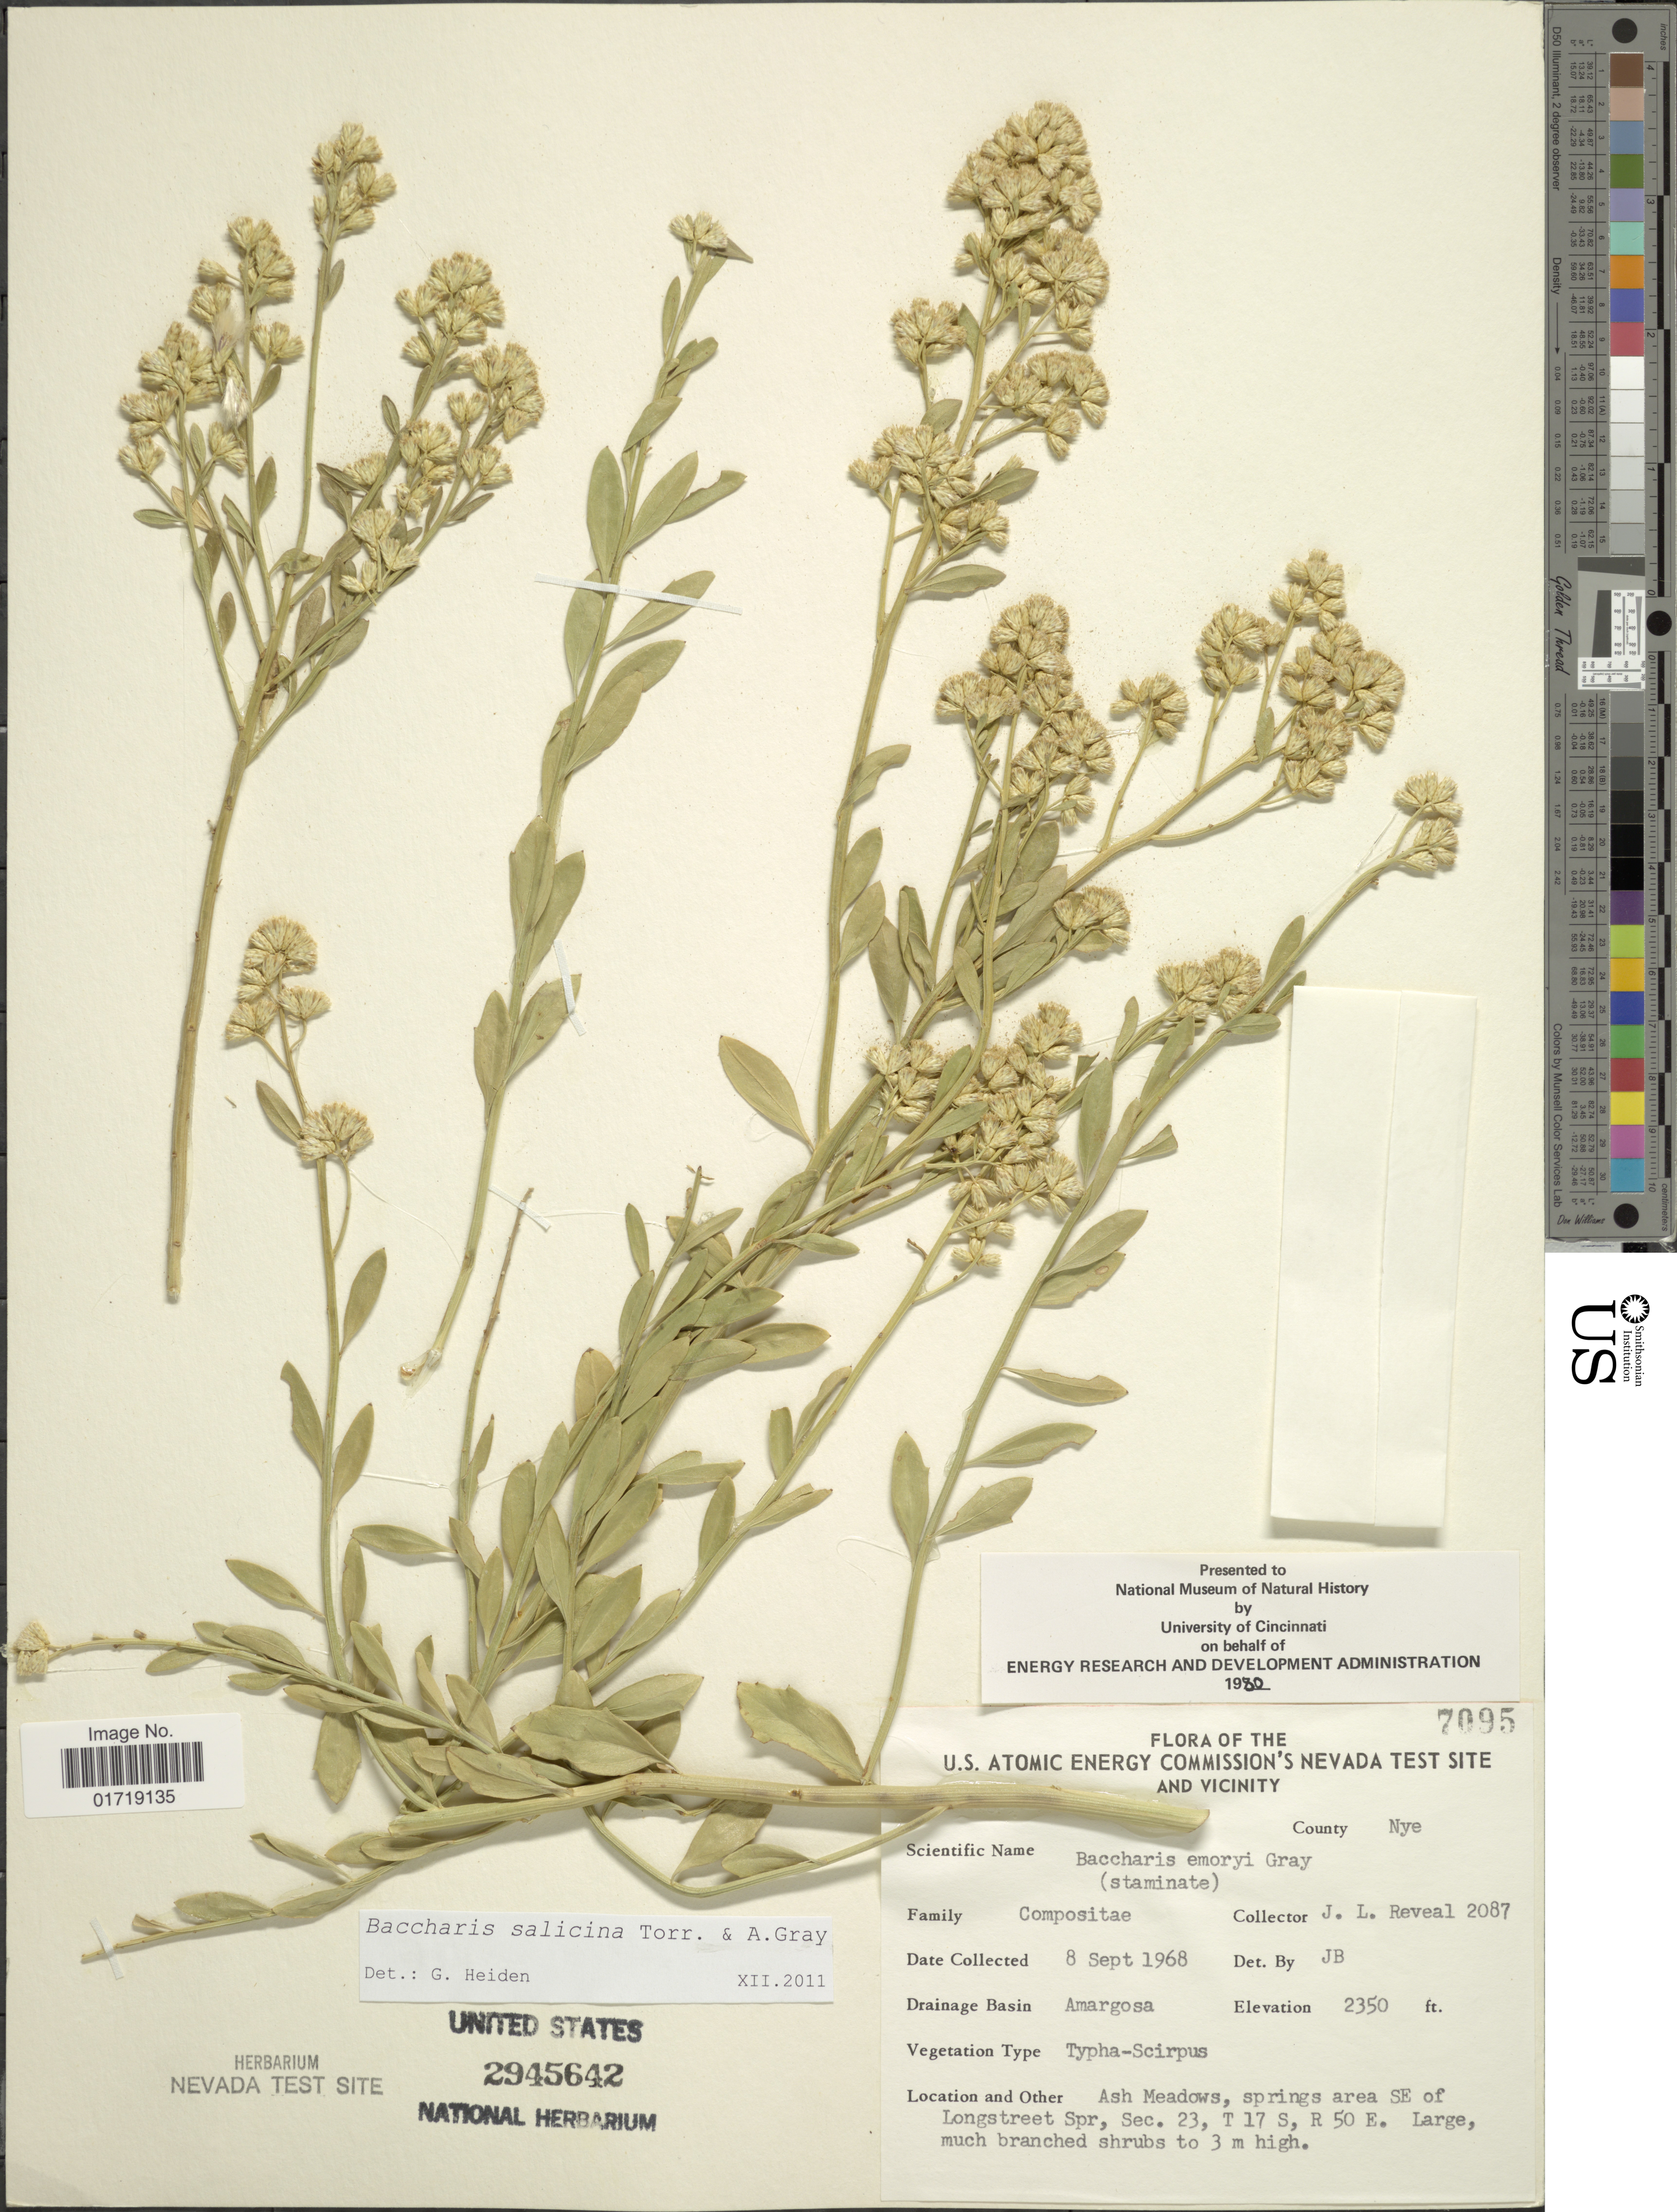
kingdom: Plantae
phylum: Tracheophyta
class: Magnoliopsida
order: Asterales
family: Asteraceae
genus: Baccharis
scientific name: Baccharis salicina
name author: Torr. & A. Gray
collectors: J. L. Reveal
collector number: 2087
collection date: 1968-09-08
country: United States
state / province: Nevada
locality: U. S. Atomic Energy Commission's Nevada Test Site And Vicinity, County Nye, Drainage Basin Amargosa, Ash Meadows, springs area SE of Longstreet Spr. Sec. 23, T 17 S, R 50 E.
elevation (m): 716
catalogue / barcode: US 2945642